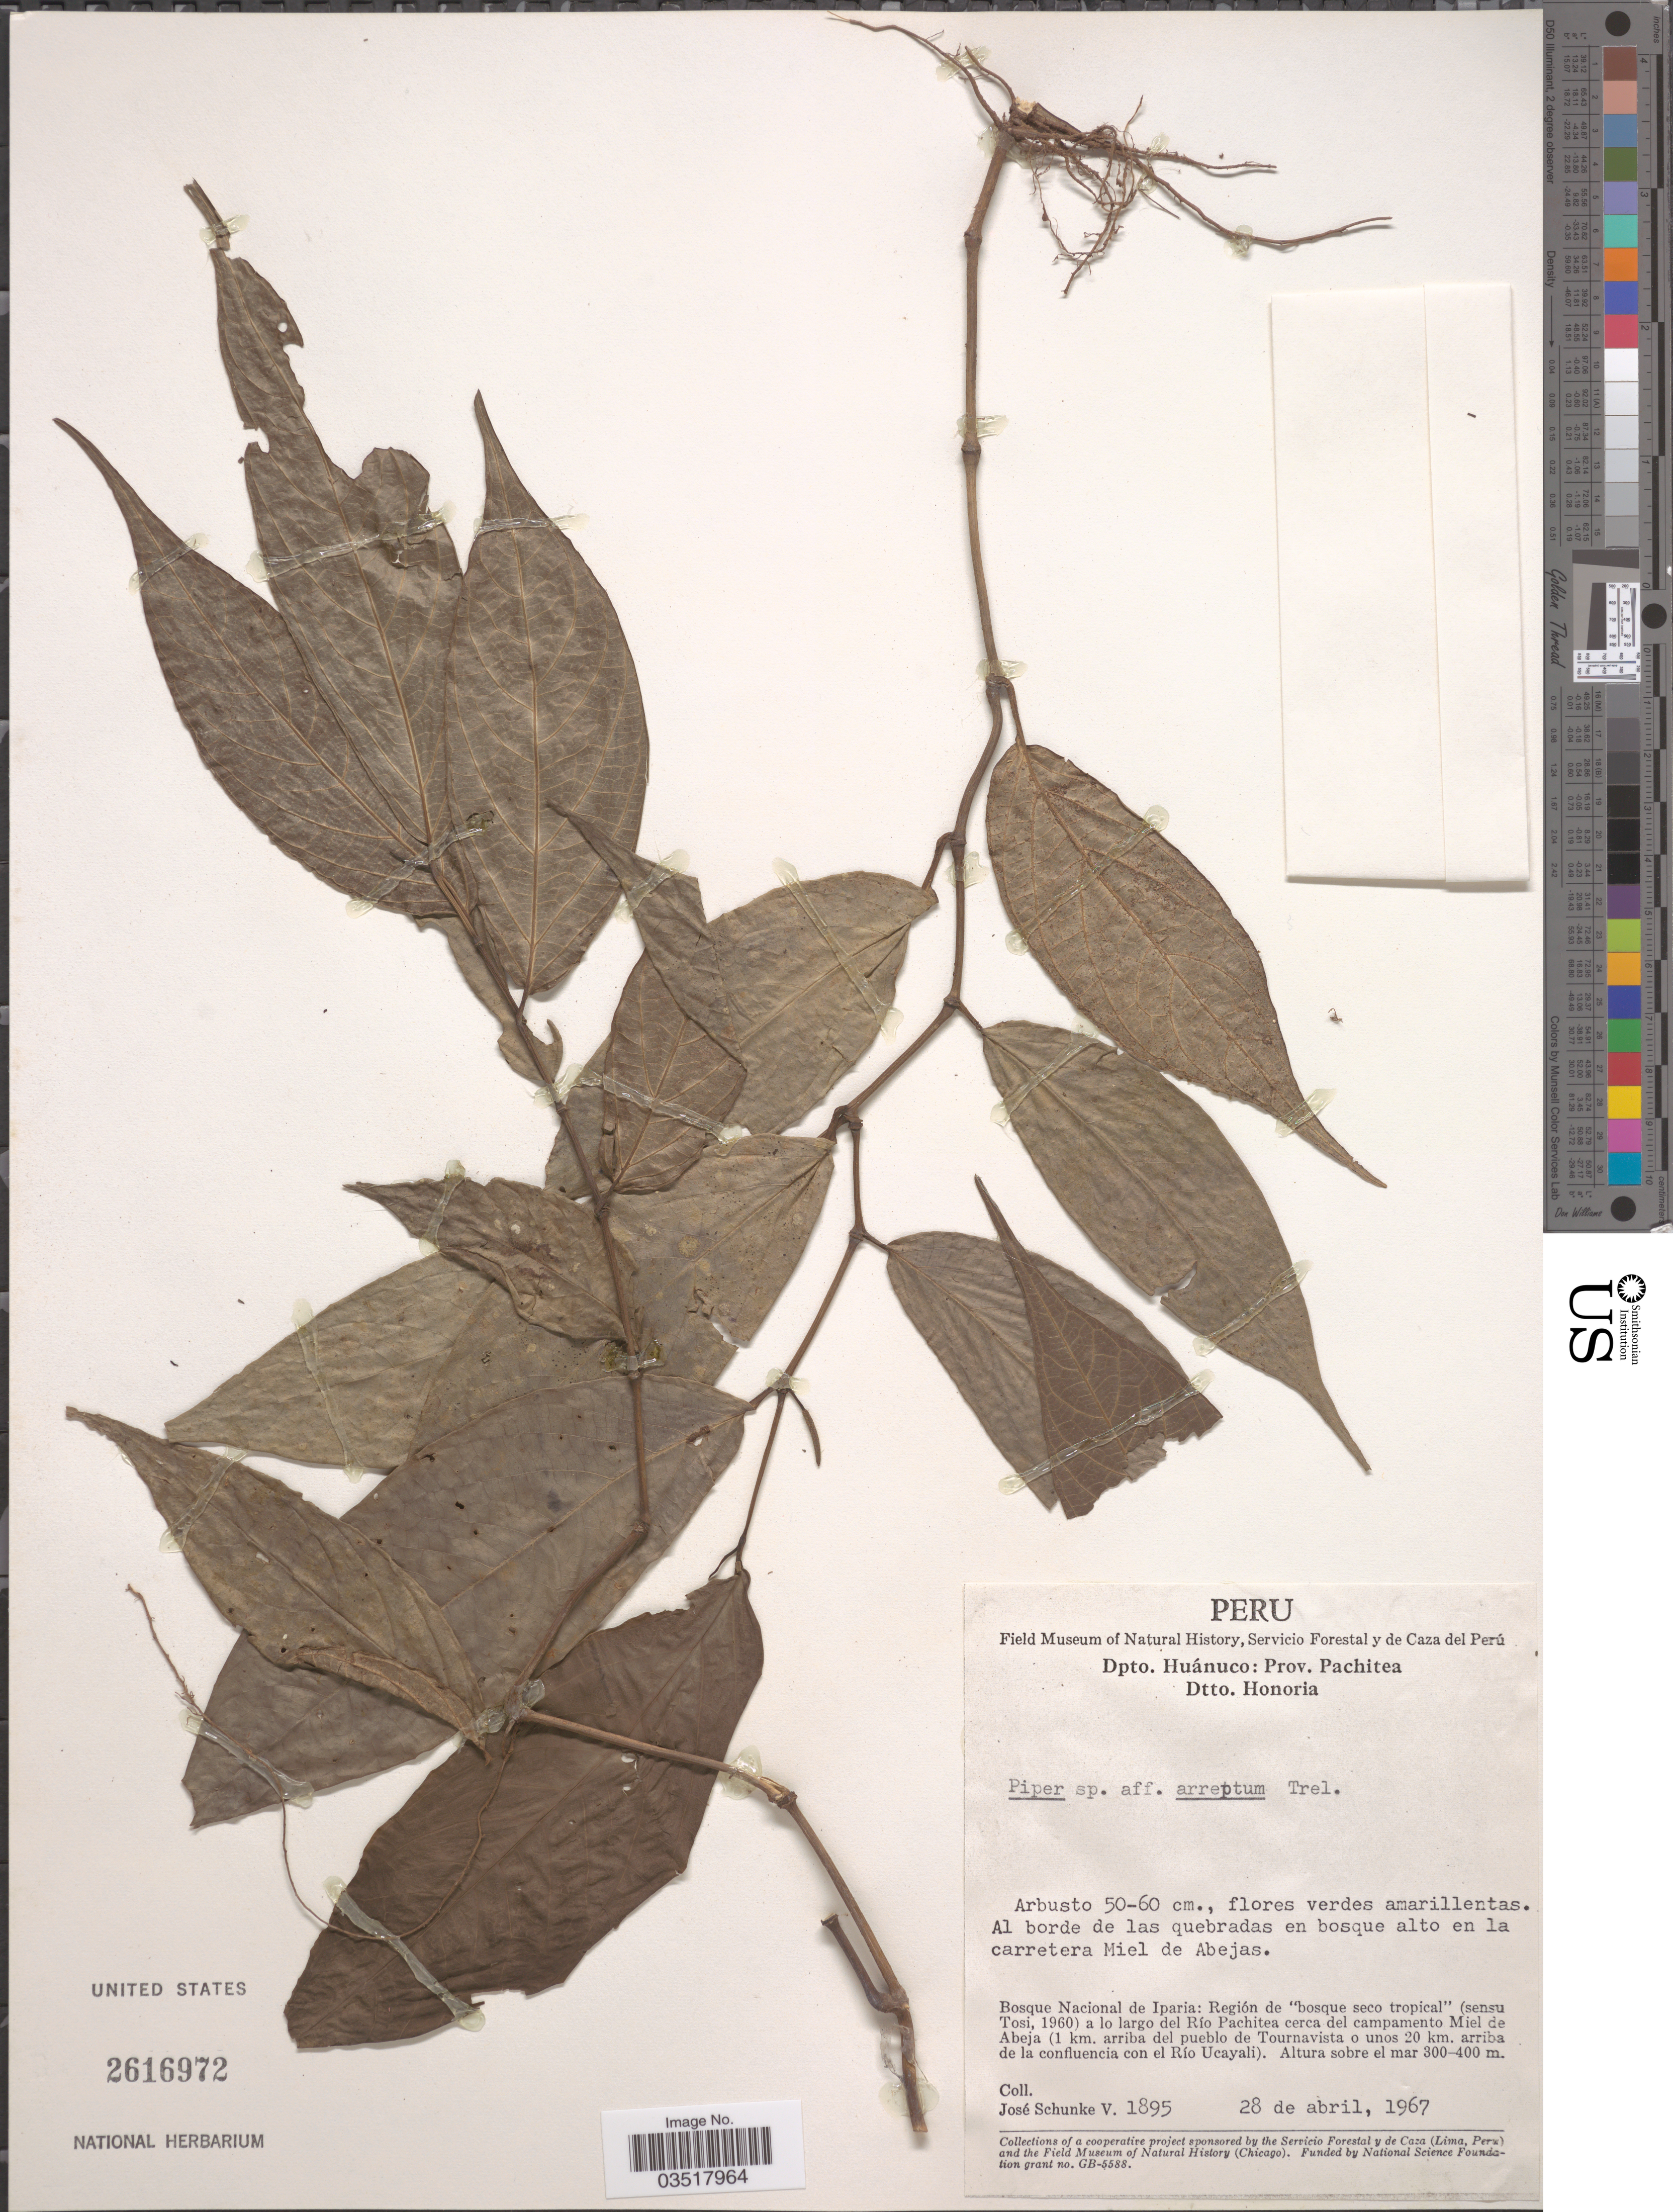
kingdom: Plantae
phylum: Tracheophyta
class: Magnoliopsida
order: Piperales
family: Piperaceae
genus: Piper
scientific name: Piper arreptum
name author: Trel. in J.F. Macbr.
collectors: J. Schunke Vigo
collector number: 1895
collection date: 1967-04-28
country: Peru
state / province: Huánuco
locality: Dpto. Huánuco: Prov. Pachitea. Dtto. Honoria. Al borde de las quebradas en bosque alto en la carretera Miel de Abejas. Bosque Nacional de Iparia: Región de 'bosque seco tropical' (sensu Tosi, 1960) a lo largo del Río Pachitea cerca del campamento Miel de Abeja (1 km. arriba del pueblo de Tournavista o unos 20 km. arriba de la confluencia con el Río Ucayali).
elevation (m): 300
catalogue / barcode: US 2616972